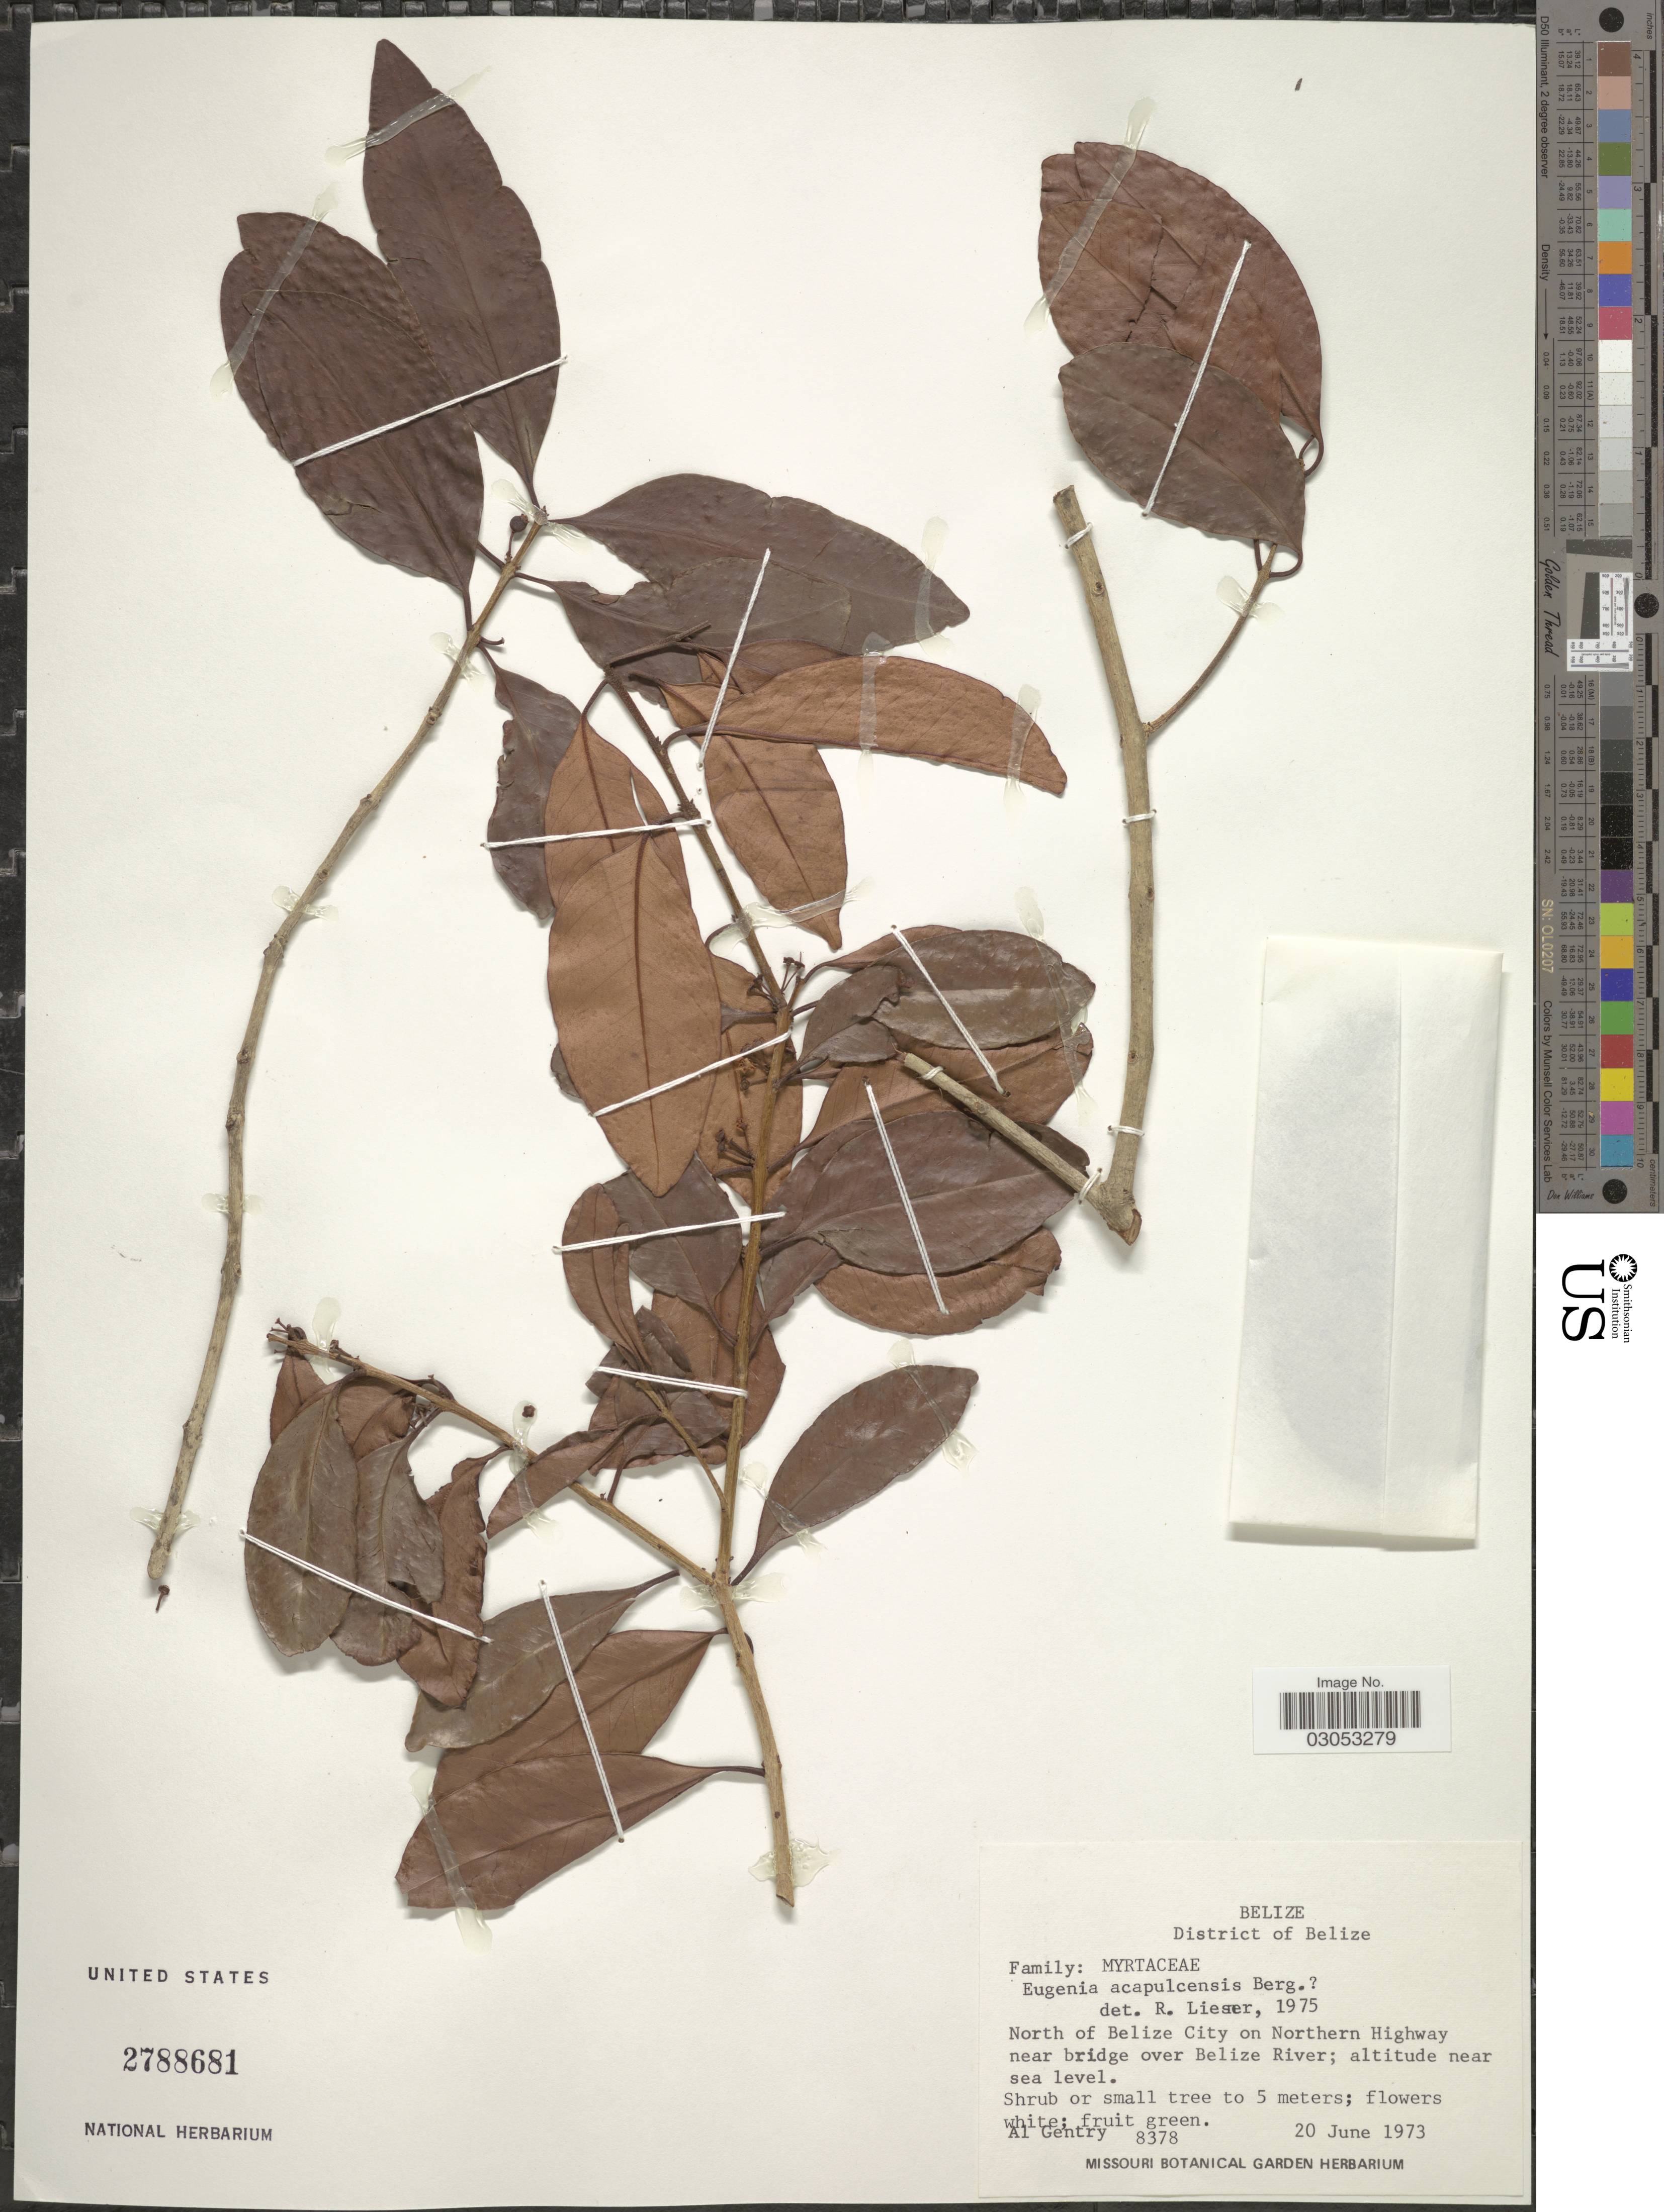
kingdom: Plantae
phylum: Tracheophyta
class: Magnoliopsida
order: Myrtales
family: Myrtaceae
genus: Eugenia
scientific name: Eugenia acapulcensis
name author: Steud.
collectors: A. H. Gentry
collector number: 8378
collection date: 1973-06-20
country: Belize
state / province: Belize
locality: District of Belize, North of Belize City on Northern Highway near bridge over Belize River.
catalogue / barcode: US 2788681